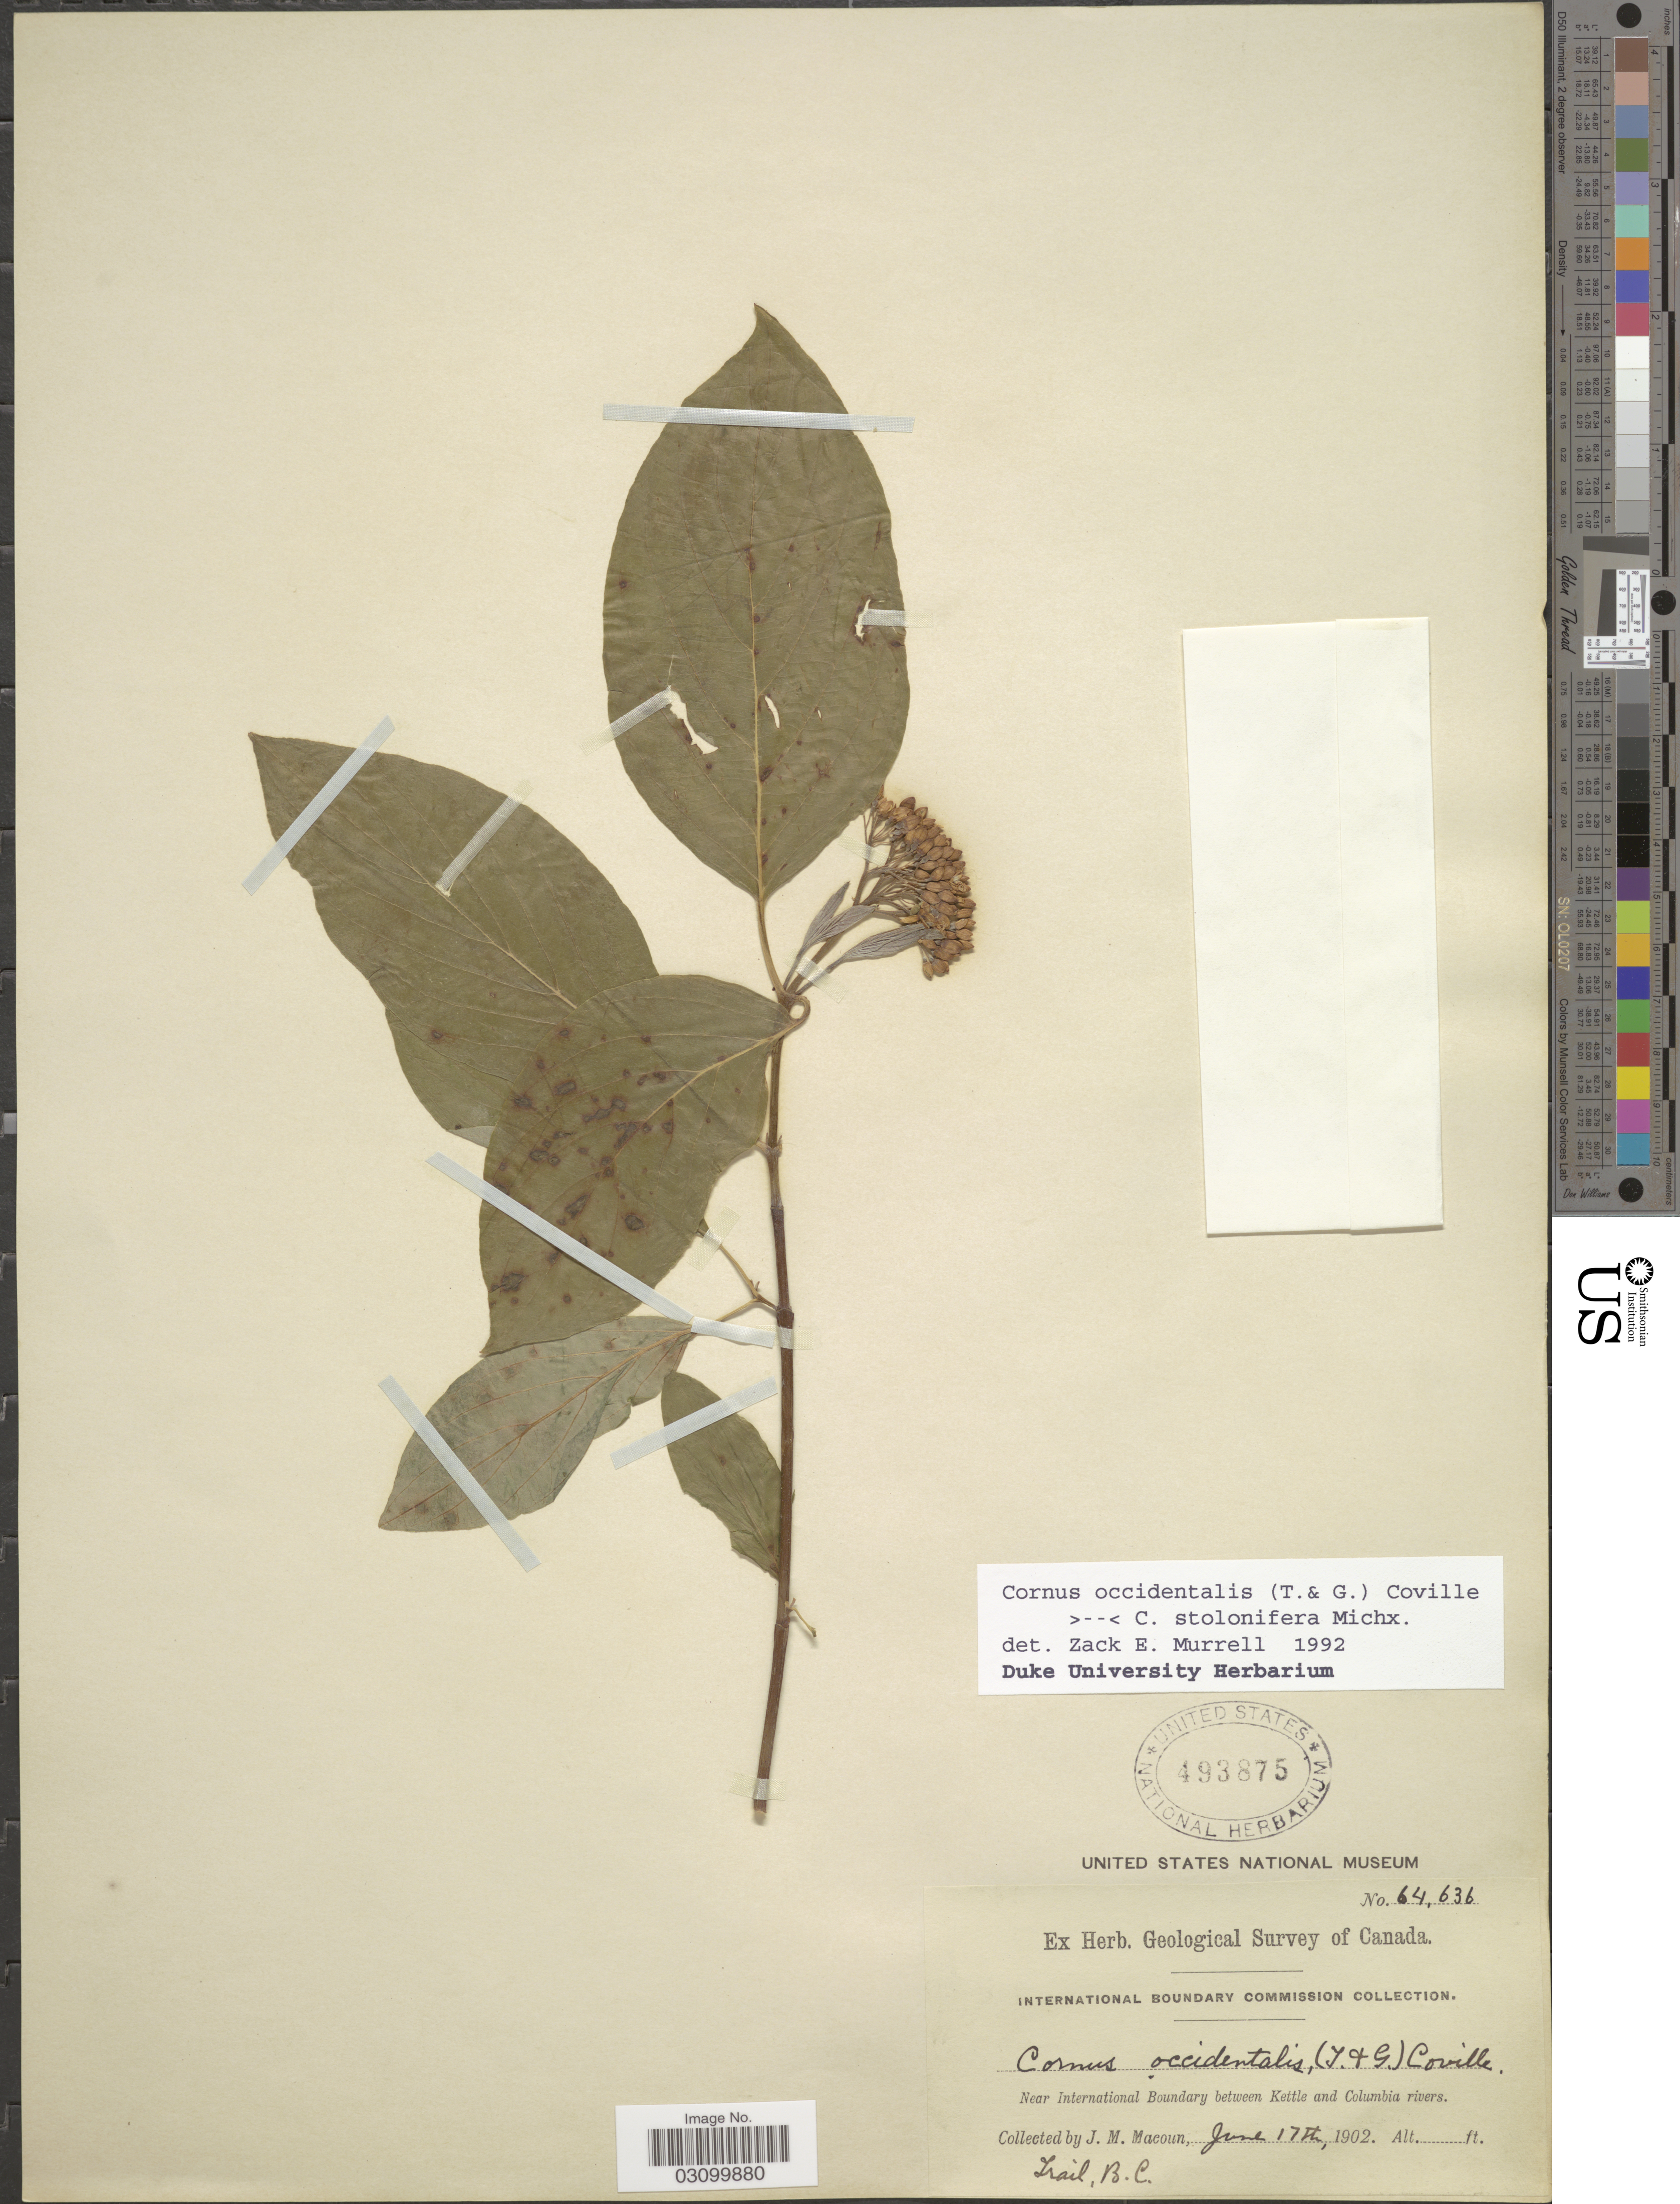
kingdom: Plantae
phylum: Tracheophyta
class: Magnoliopsida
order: Cornales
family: Cornaceae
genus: Cornus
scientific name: Cornus sp.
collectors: J. M. Macoun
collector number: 64636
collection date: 1902-06-17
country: Canada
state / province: British Columbia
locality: Near International Boundary between Kettle and Columbia rivers. Trail, B.C.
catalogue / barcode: US 493875